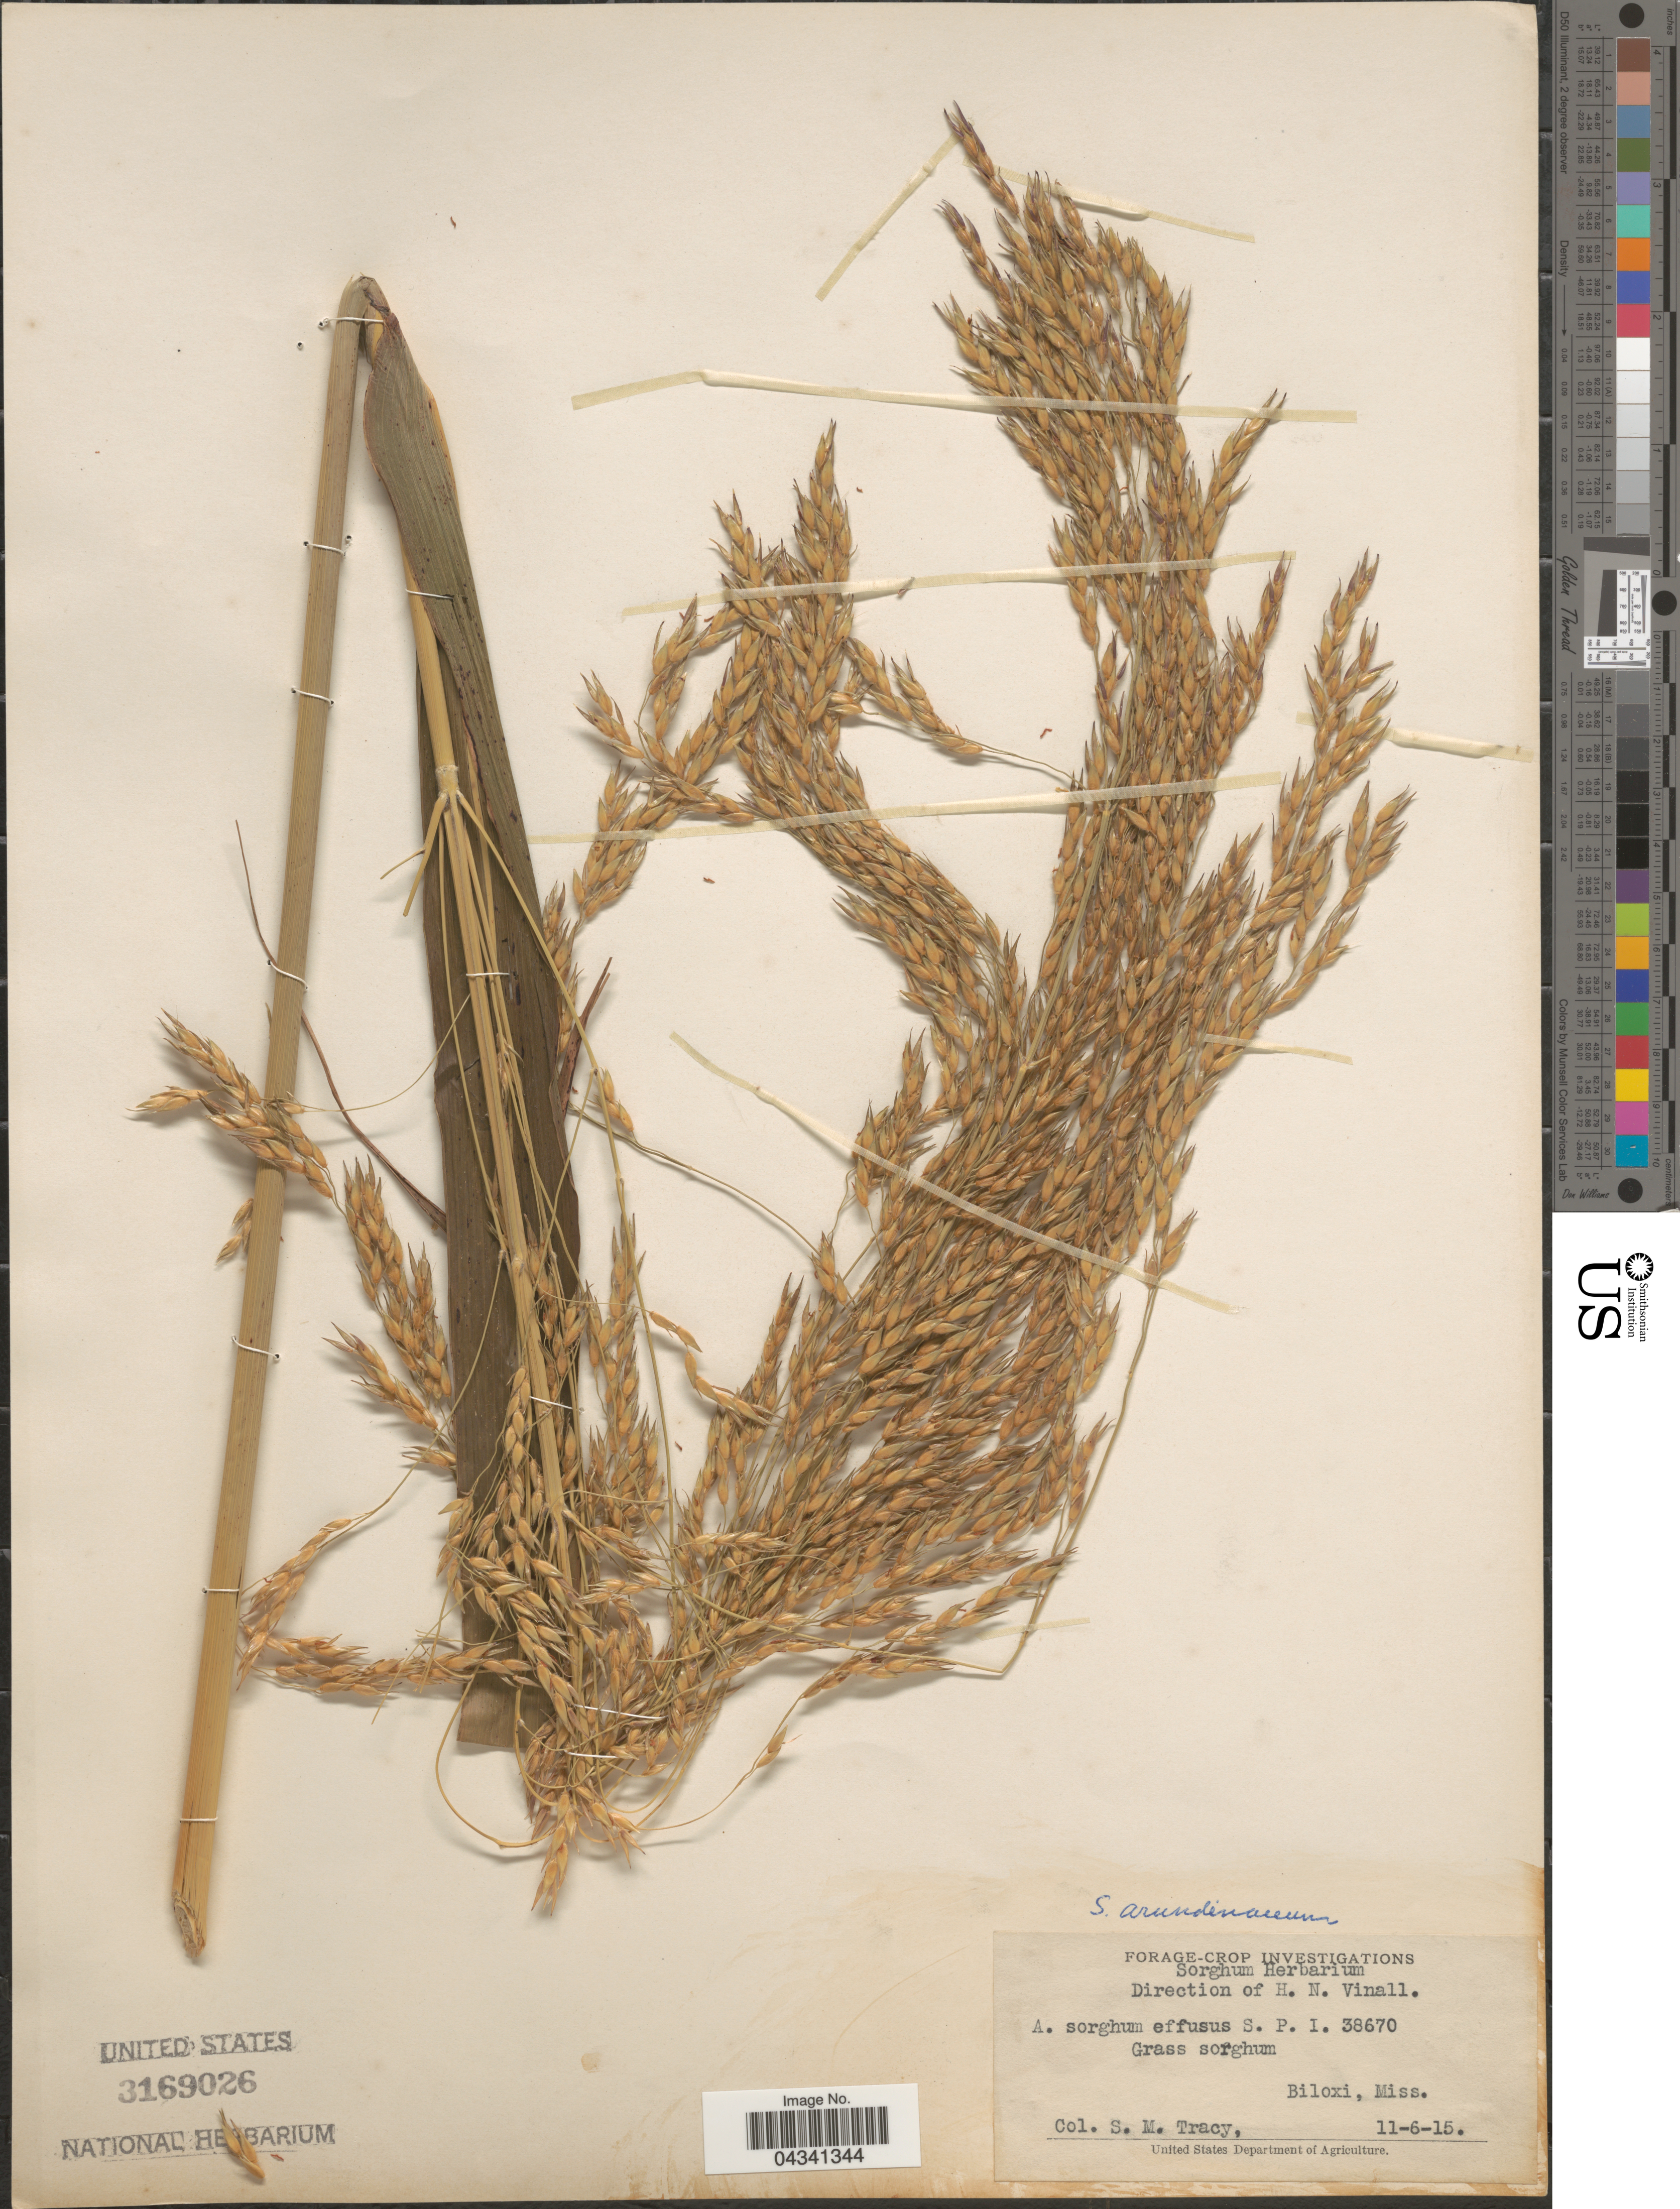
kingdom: Plantae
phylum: Tracheophyta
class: Liliopsida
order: Poales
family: Poaceae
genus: Sorghum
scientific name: Sorghum arundinaceum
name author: (Desv.) Stapf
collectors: S. M. Tracy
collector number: S.P.I. 38670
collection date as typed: Transcribed d/m/y: 6/11/15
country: United States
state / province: Mississippi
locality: Biloxi.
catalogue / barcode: US 3169026